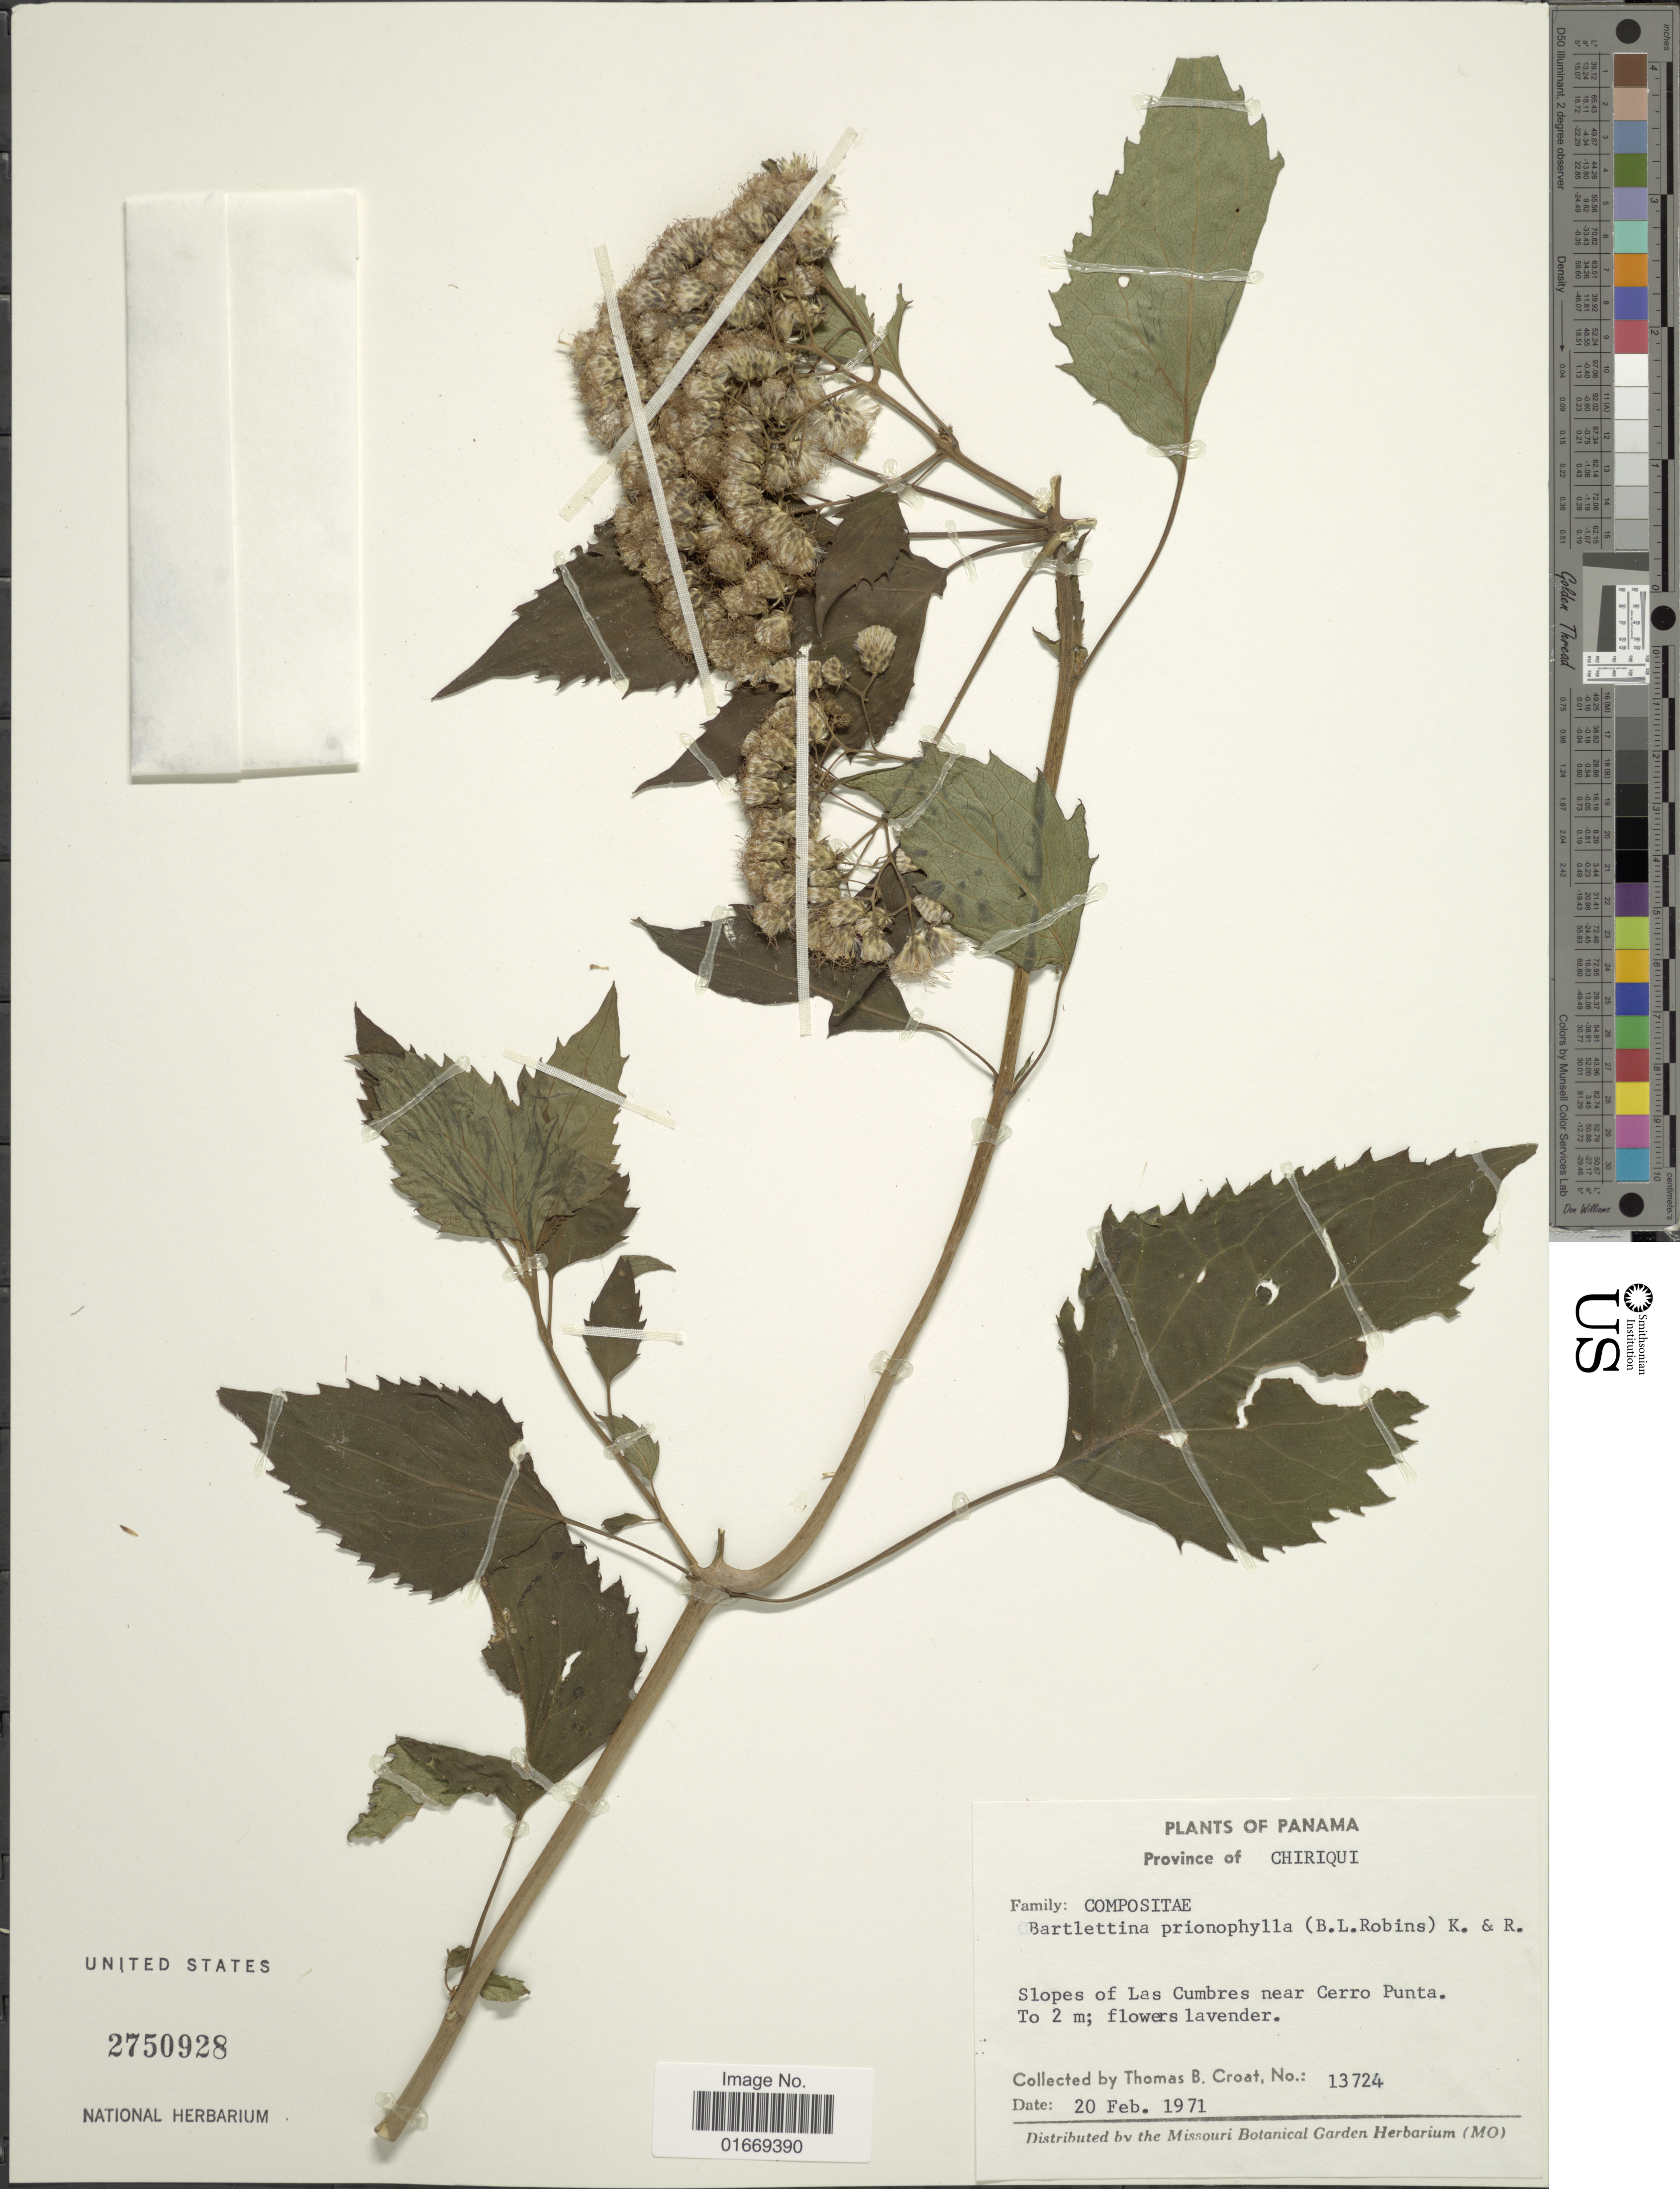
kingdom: Plantae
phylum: Tracheophyta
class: Magnoliopsida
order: Asterales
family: Asteraceae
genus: Bartlettina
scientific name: Bartlettina prionophylla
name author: (B.L. Rob.) R.M. King & H. Rob.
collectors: T. B. Croat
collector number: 13724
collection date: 1971-02-20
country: Panama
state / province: Chiriqui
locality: Slopes of Las Cumbres near Cerro Punta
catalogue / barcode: US 2750928